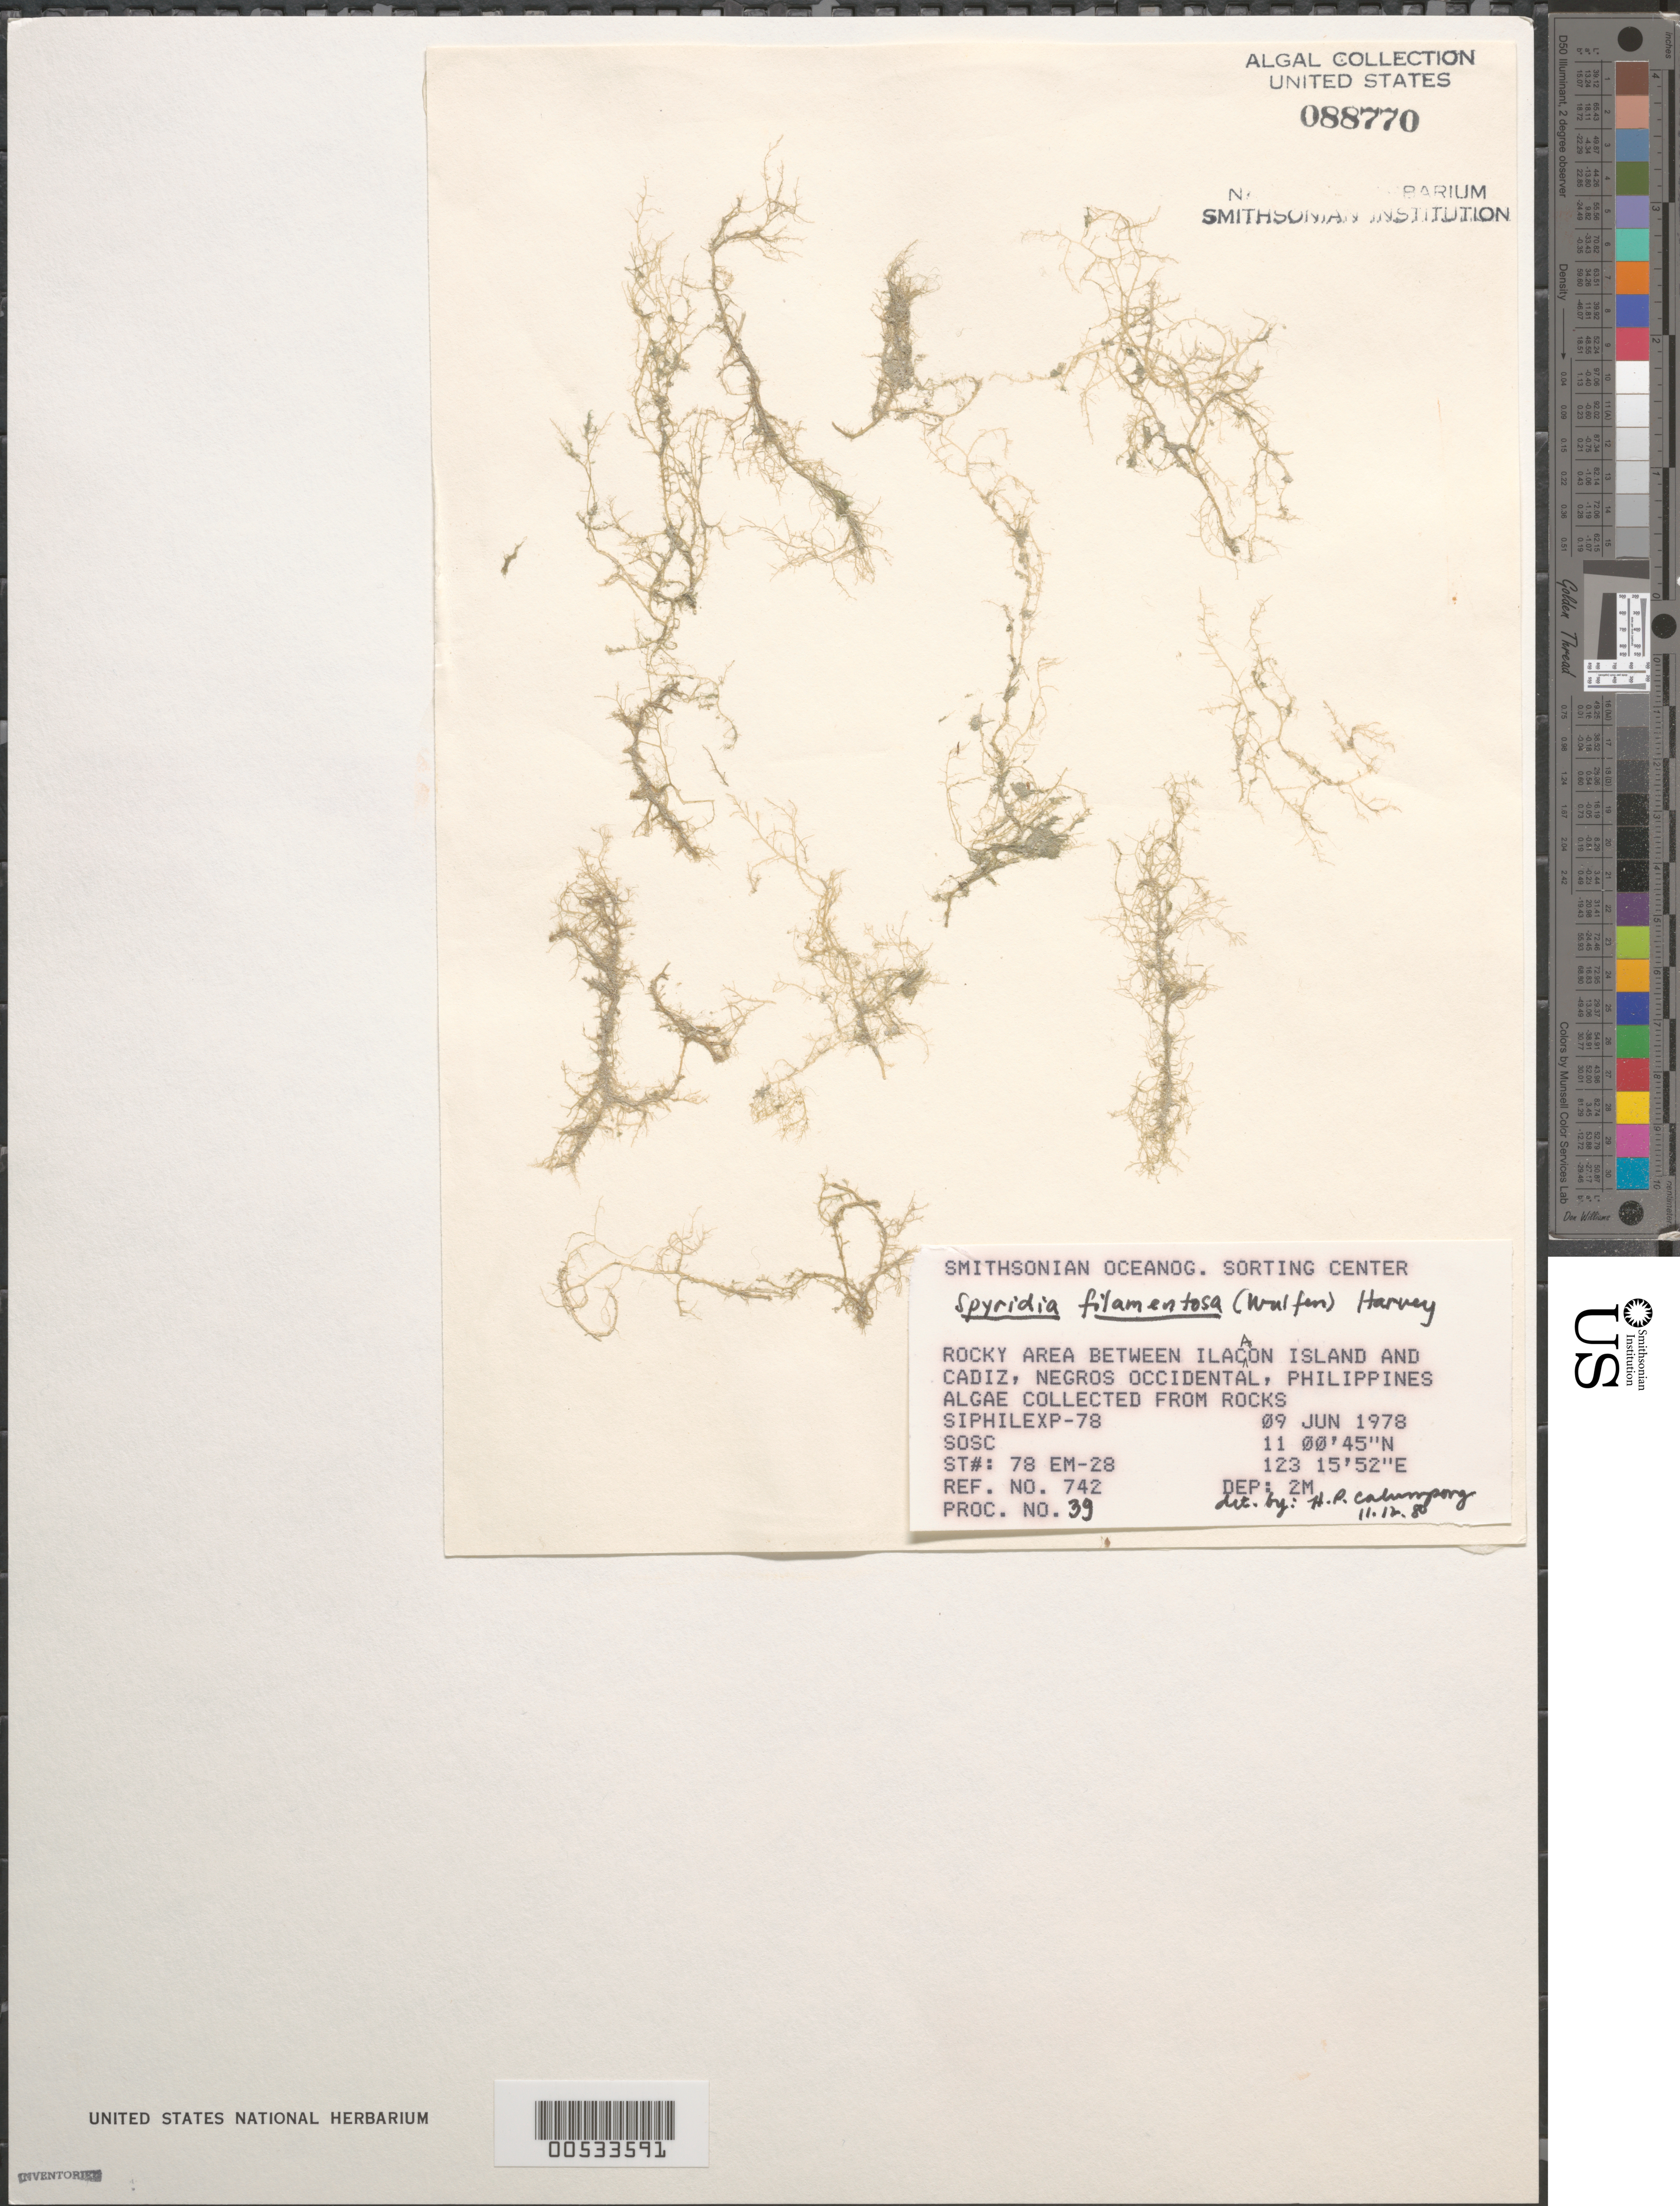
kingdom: Plantae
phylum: Rhodophyta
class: Florideophyceae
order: Ceramiales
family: Spyridiaceae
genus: Spyridia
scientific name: Spyridia filamentosa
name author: (Wulfen) Harv.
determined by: Calumpong, H. P.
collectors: SOSC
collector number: Station 78 Em-28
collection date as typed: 09 Jun 1978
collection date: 1978-06-09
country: Philippines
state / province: Western Visayas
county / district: Negros Occidental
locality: Between ilacaon island & cadiz, negros occidental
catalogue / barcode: US 88770